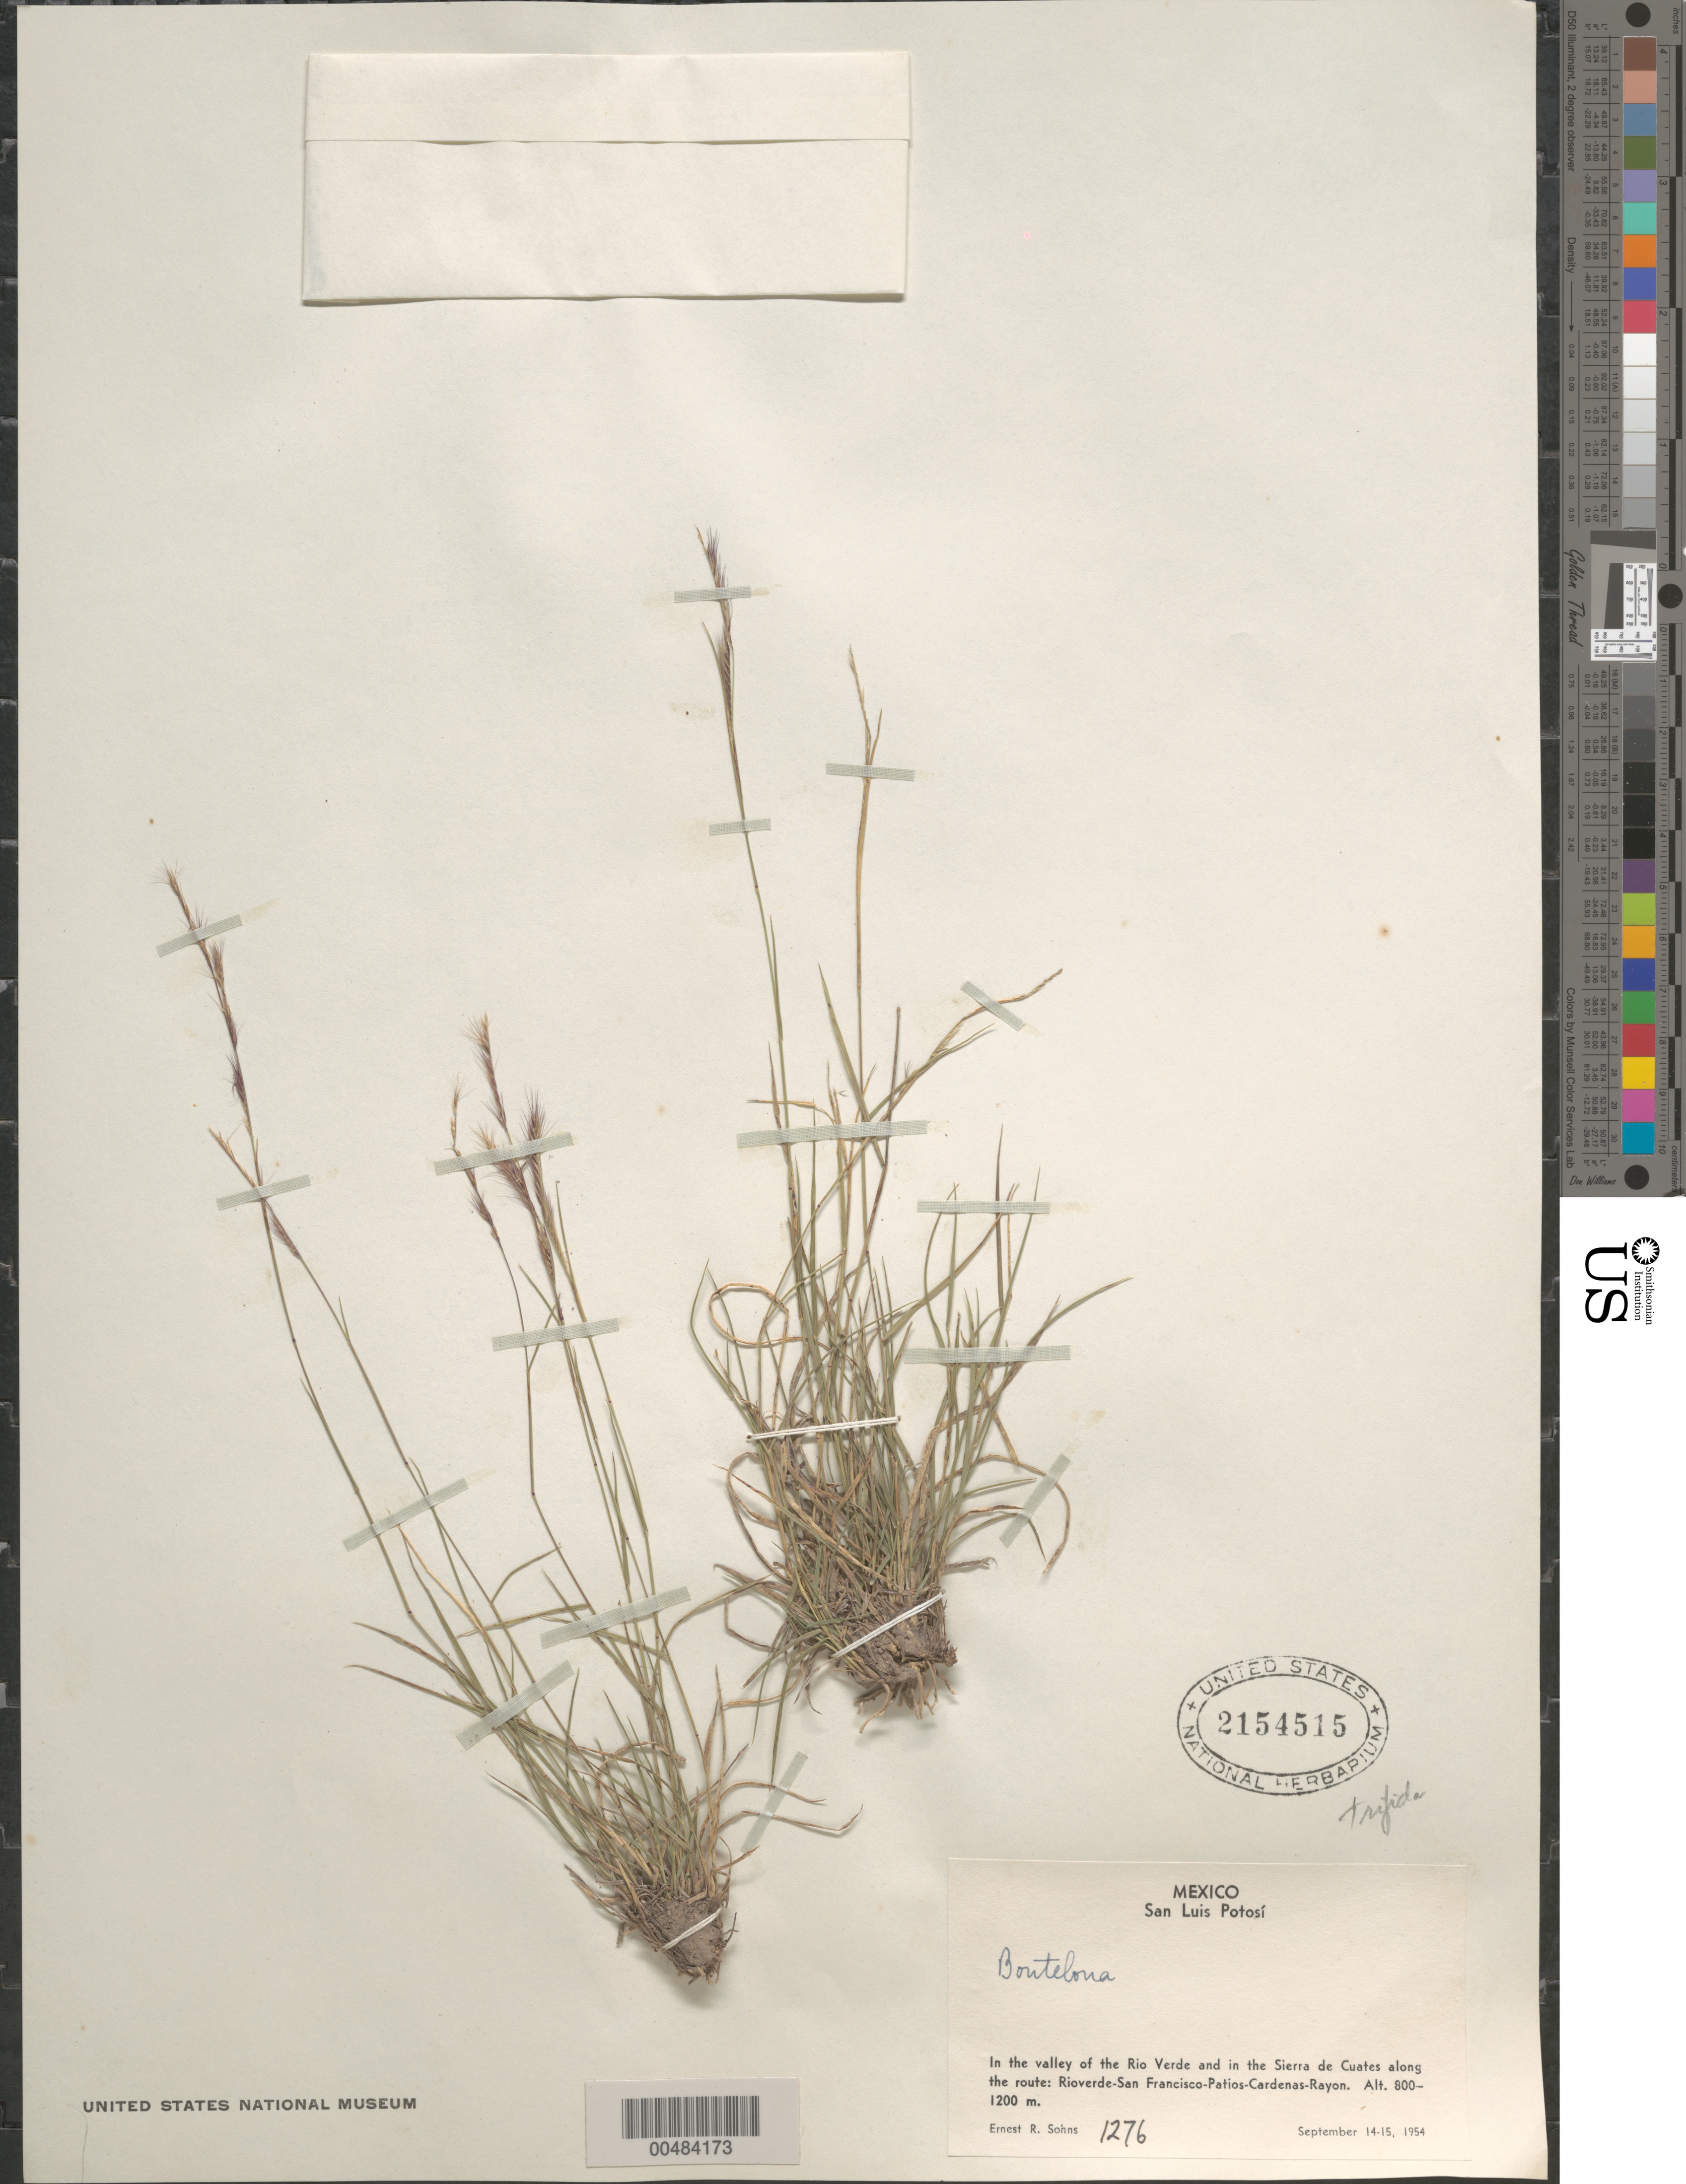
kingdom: Plantae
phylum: Tracheophyta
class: Liliopsida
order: Poales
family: Poaceae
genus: Bouteloua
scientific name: Bouteloua trifida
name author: Thurb.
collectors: E. R. Sohns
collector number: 1276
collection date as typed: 14 Sep 1954 to 15 Sep 1954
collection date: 1954-09-14/1954-09-15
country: Mexico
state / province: San Luis Potosi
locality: In the valley of the Rio Verde & in the Sierra de Cuates along the route: Rioverde-San Francisco-Patios-Cardenas-Rayon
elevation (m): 800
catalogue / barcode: US 2154515